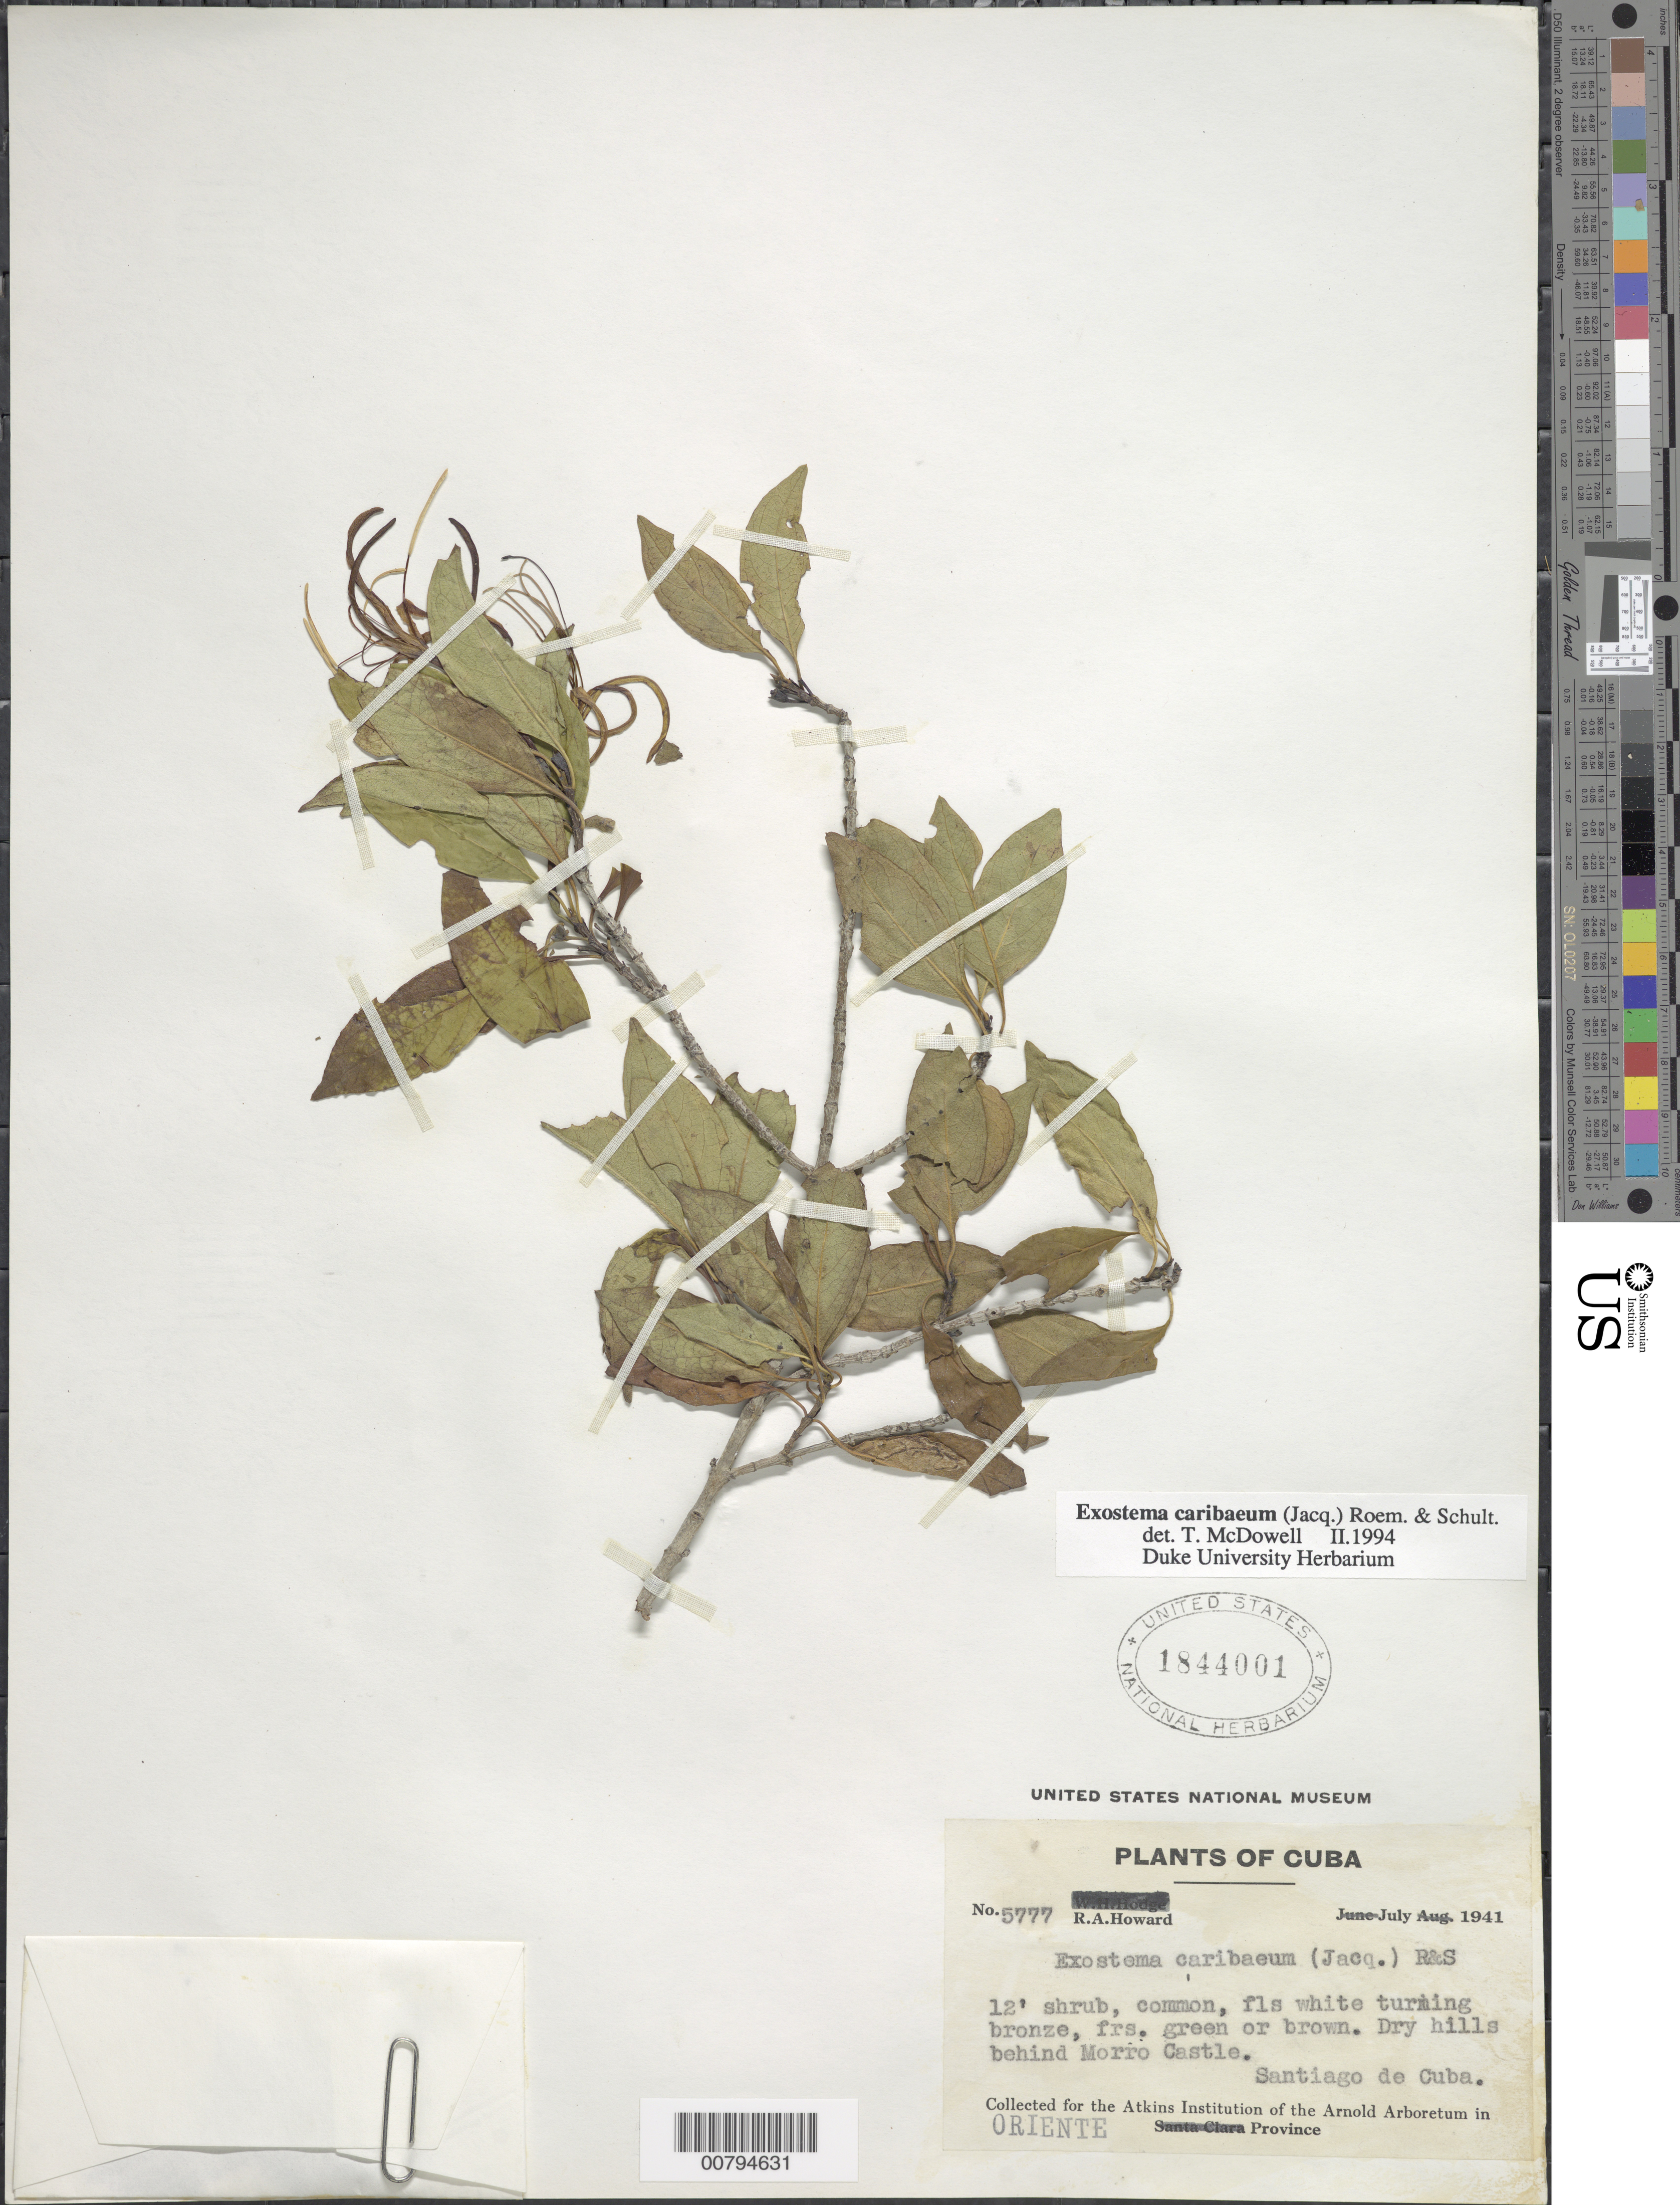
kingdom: Plantae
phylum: Tracheophyta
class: Magnoliopsida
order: Gentianales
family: Rubiaceae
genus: Exostema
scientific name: Exostema caribaeum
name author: (Jacq.) Roem. & Schult.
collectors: R. A. Howard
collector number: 5777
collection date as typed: Jul 1941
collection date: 1941-07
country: Cuba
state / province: Oriente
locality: Hills behind Morro Castle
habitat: Dry hills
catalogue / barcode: US 1844001